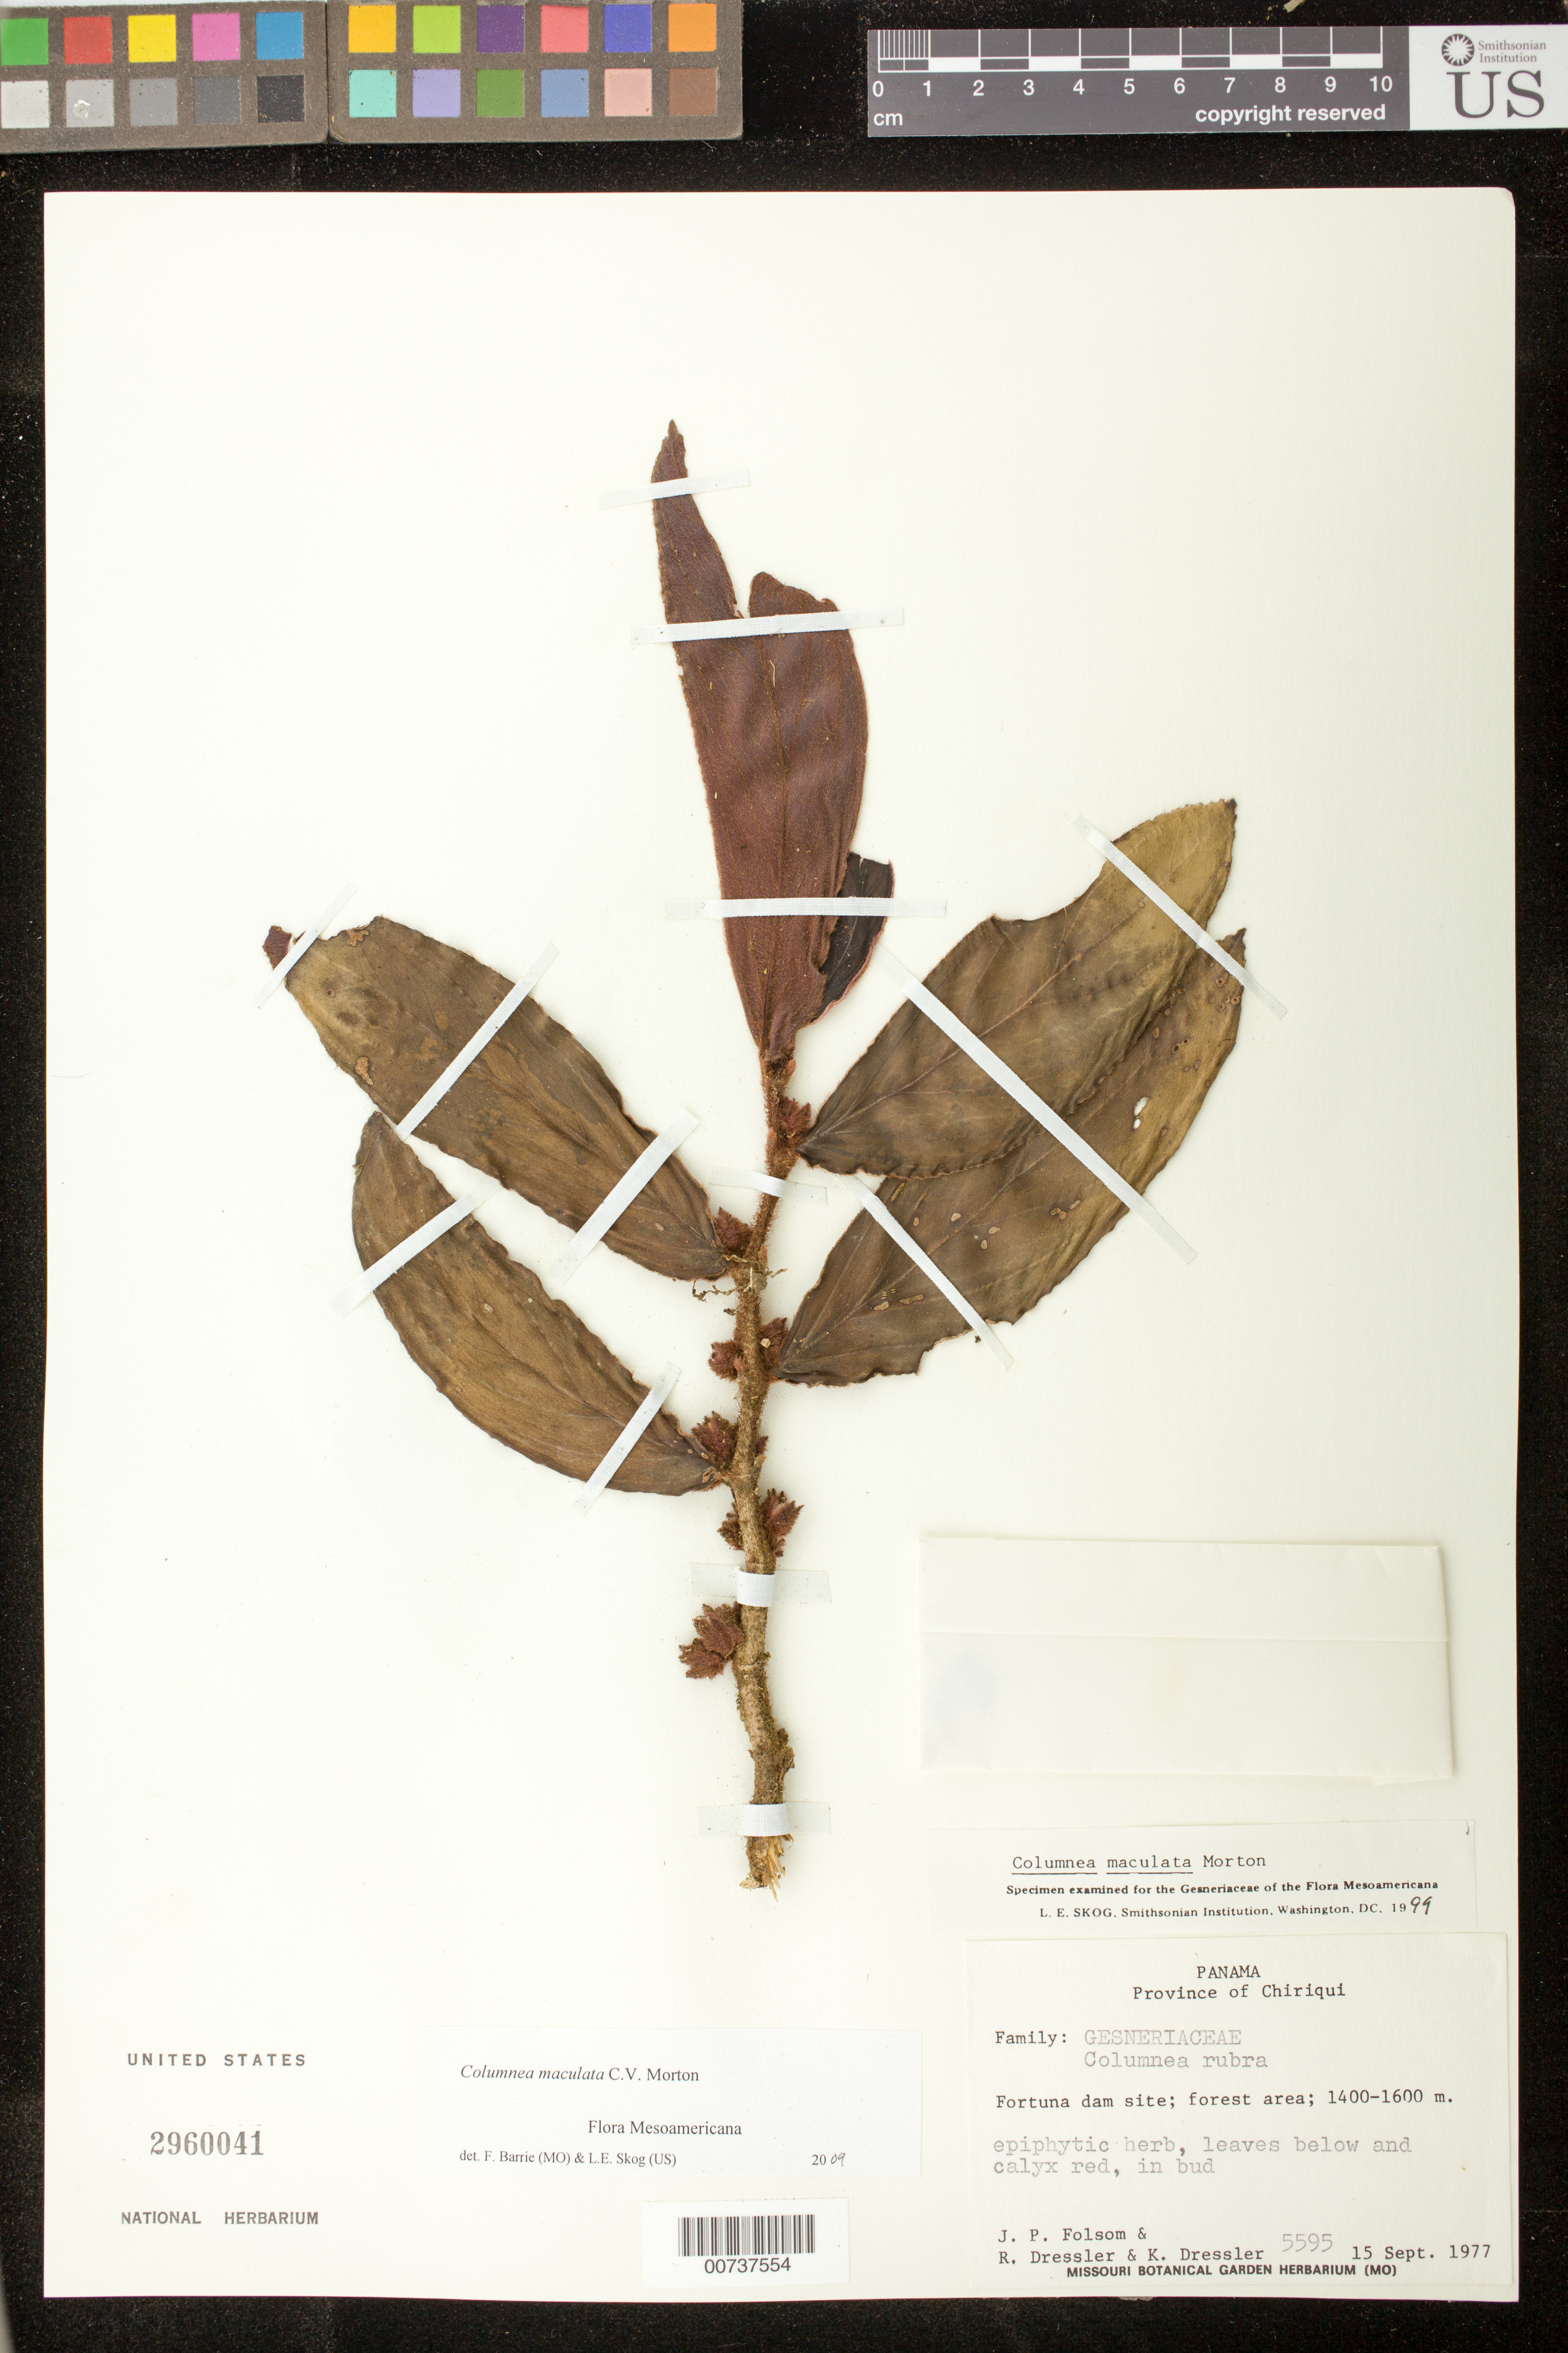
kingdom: Plantae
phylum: Tracheophyta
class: Magnoliopsida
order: Lamiales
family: Gesneriaceae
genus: Columnea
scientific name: Columnea maculata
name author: C.V. Morton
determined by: Skog, Laurence E.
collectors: J. P. Folsom, R. Dressler & K. Dressler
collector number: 5595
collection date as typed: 15 Sep 1977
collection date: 1977-09-15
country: Panama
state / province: Chiriquí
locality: Fortuna Dam site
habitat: Forest area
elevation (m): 1400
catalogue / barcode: US 2960041